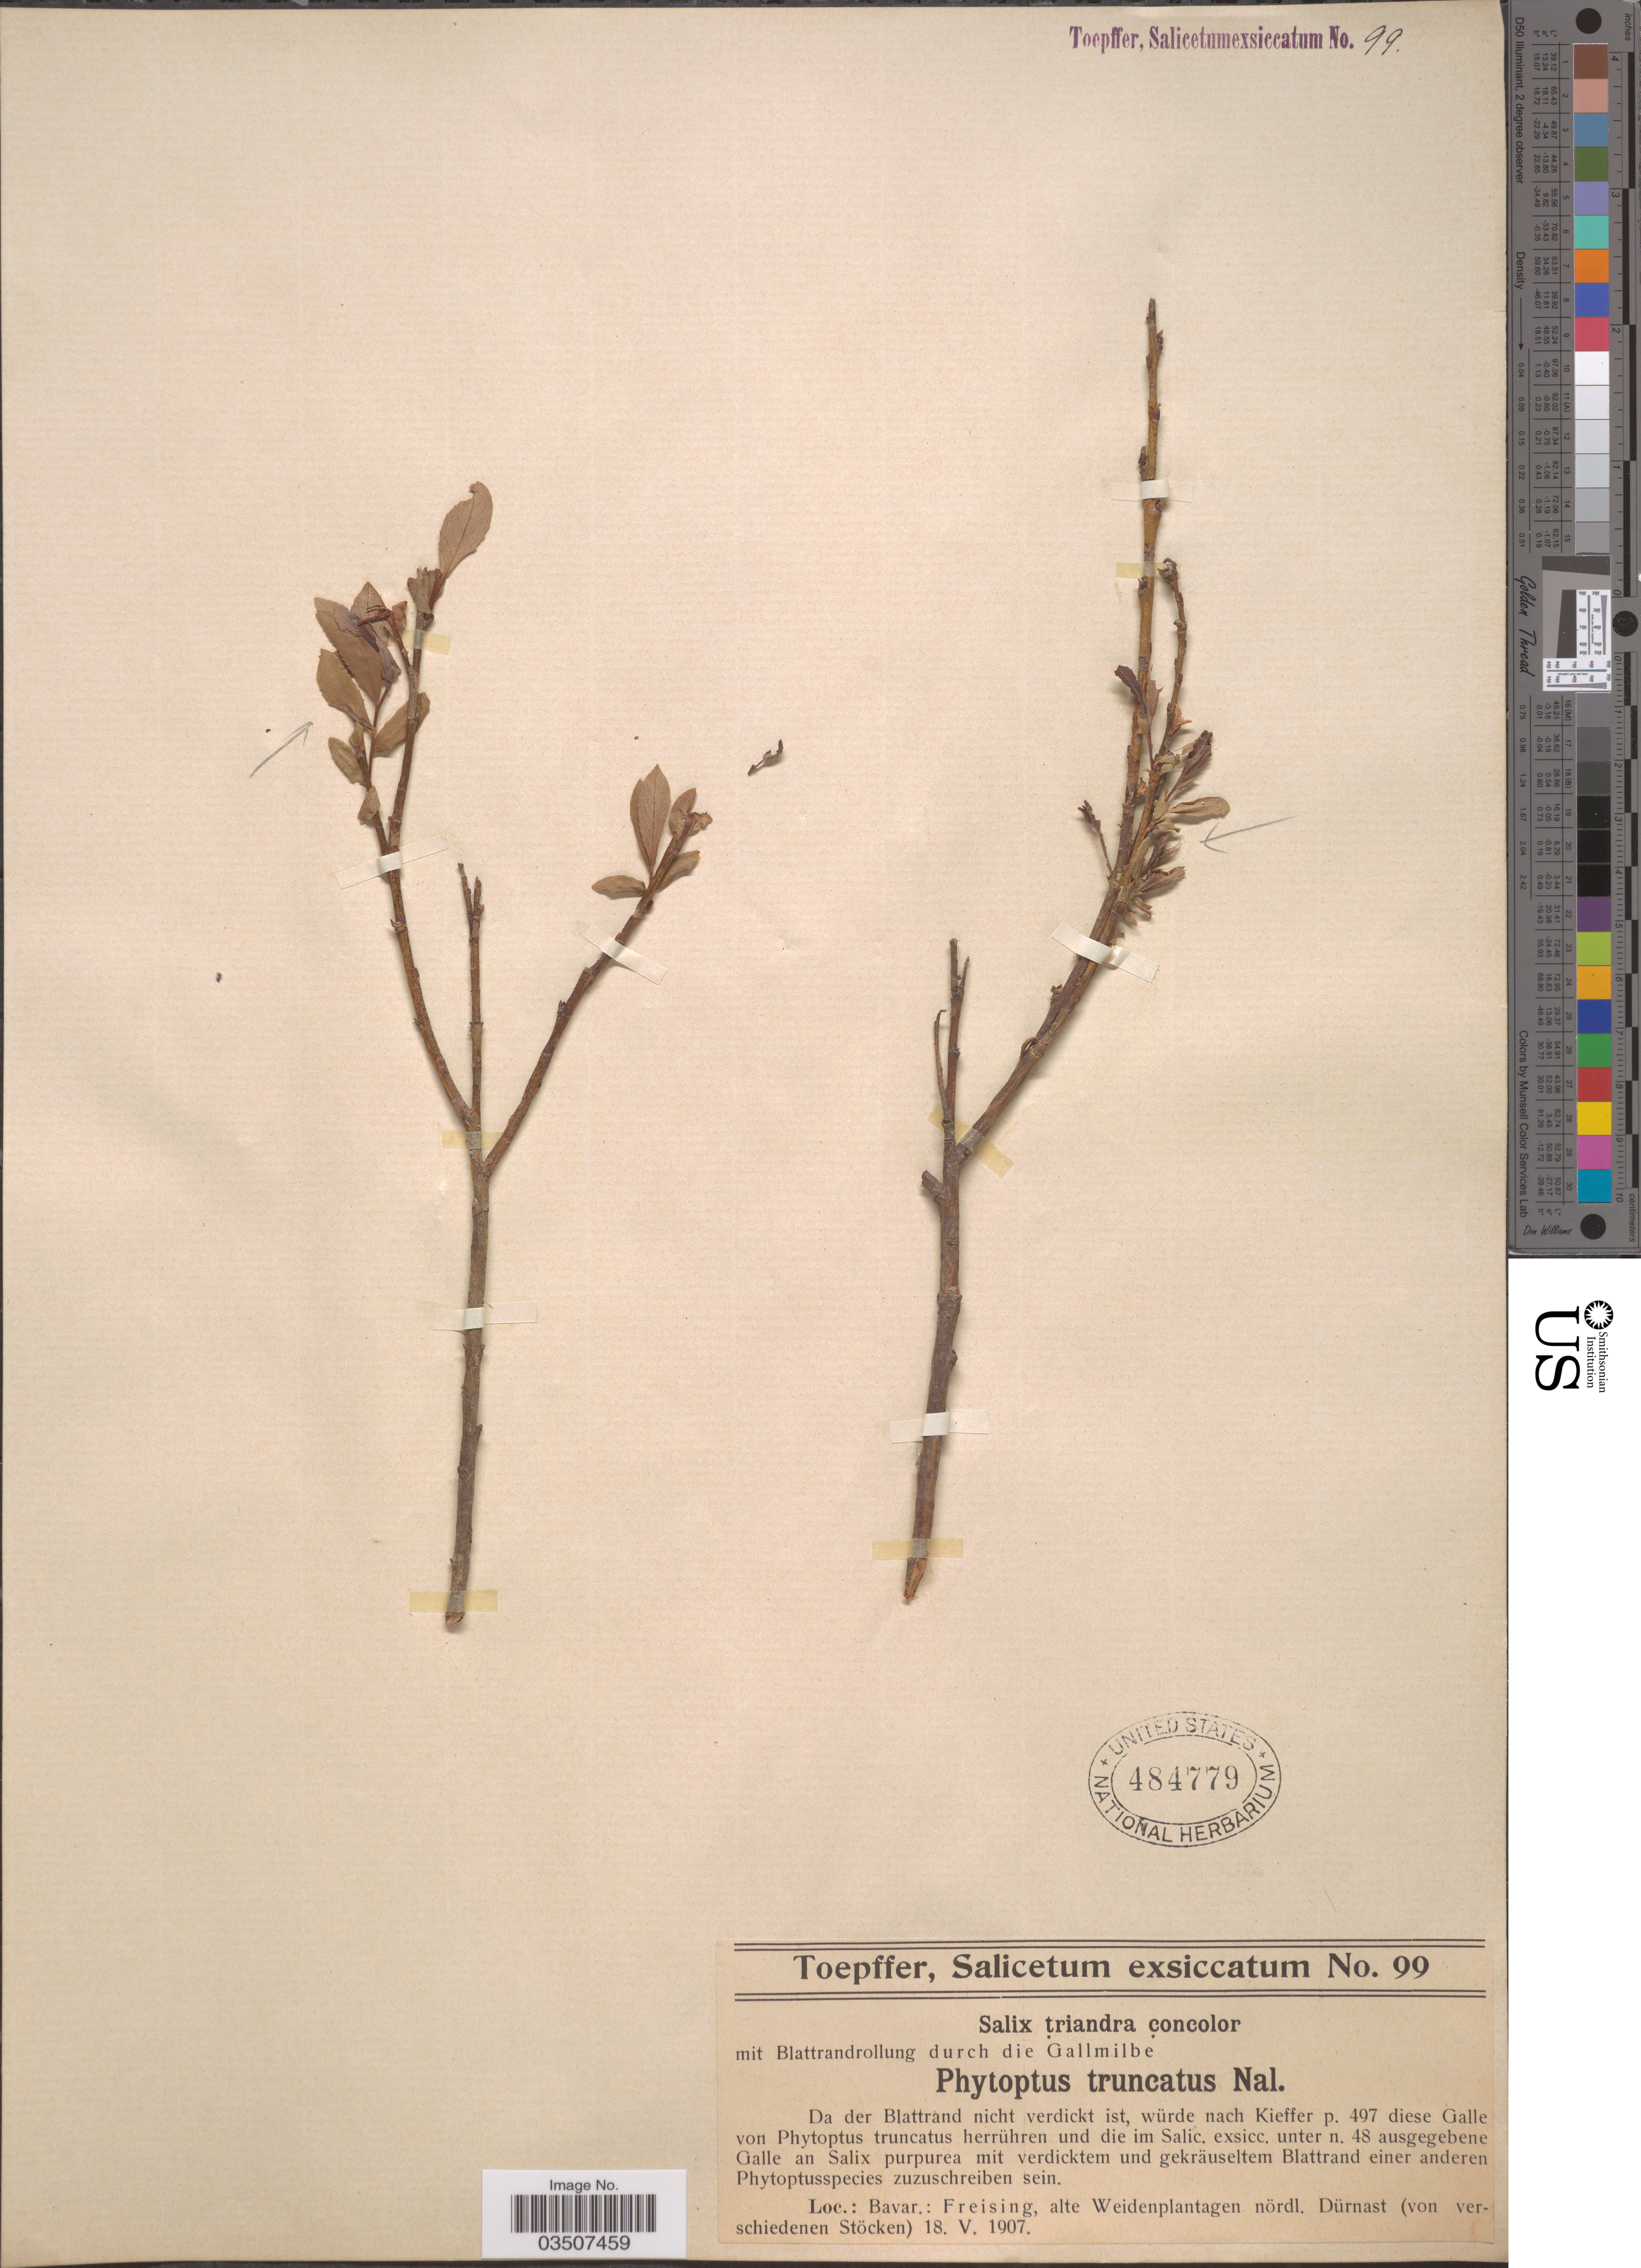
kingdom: Plantae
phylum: Tracheophyta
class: Magnoliopsida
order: Malpighiales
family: Salicaceae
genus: Salix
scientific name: Salix triandra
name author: L.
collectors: A. Toepffer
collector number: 99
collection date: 1907-05-18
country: Germany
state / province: Bayern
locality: Bavar.: Freising, alte Weidenplantagen nördl. Dürnast (von verschiedenen Stöcken).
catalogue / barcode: US 484779